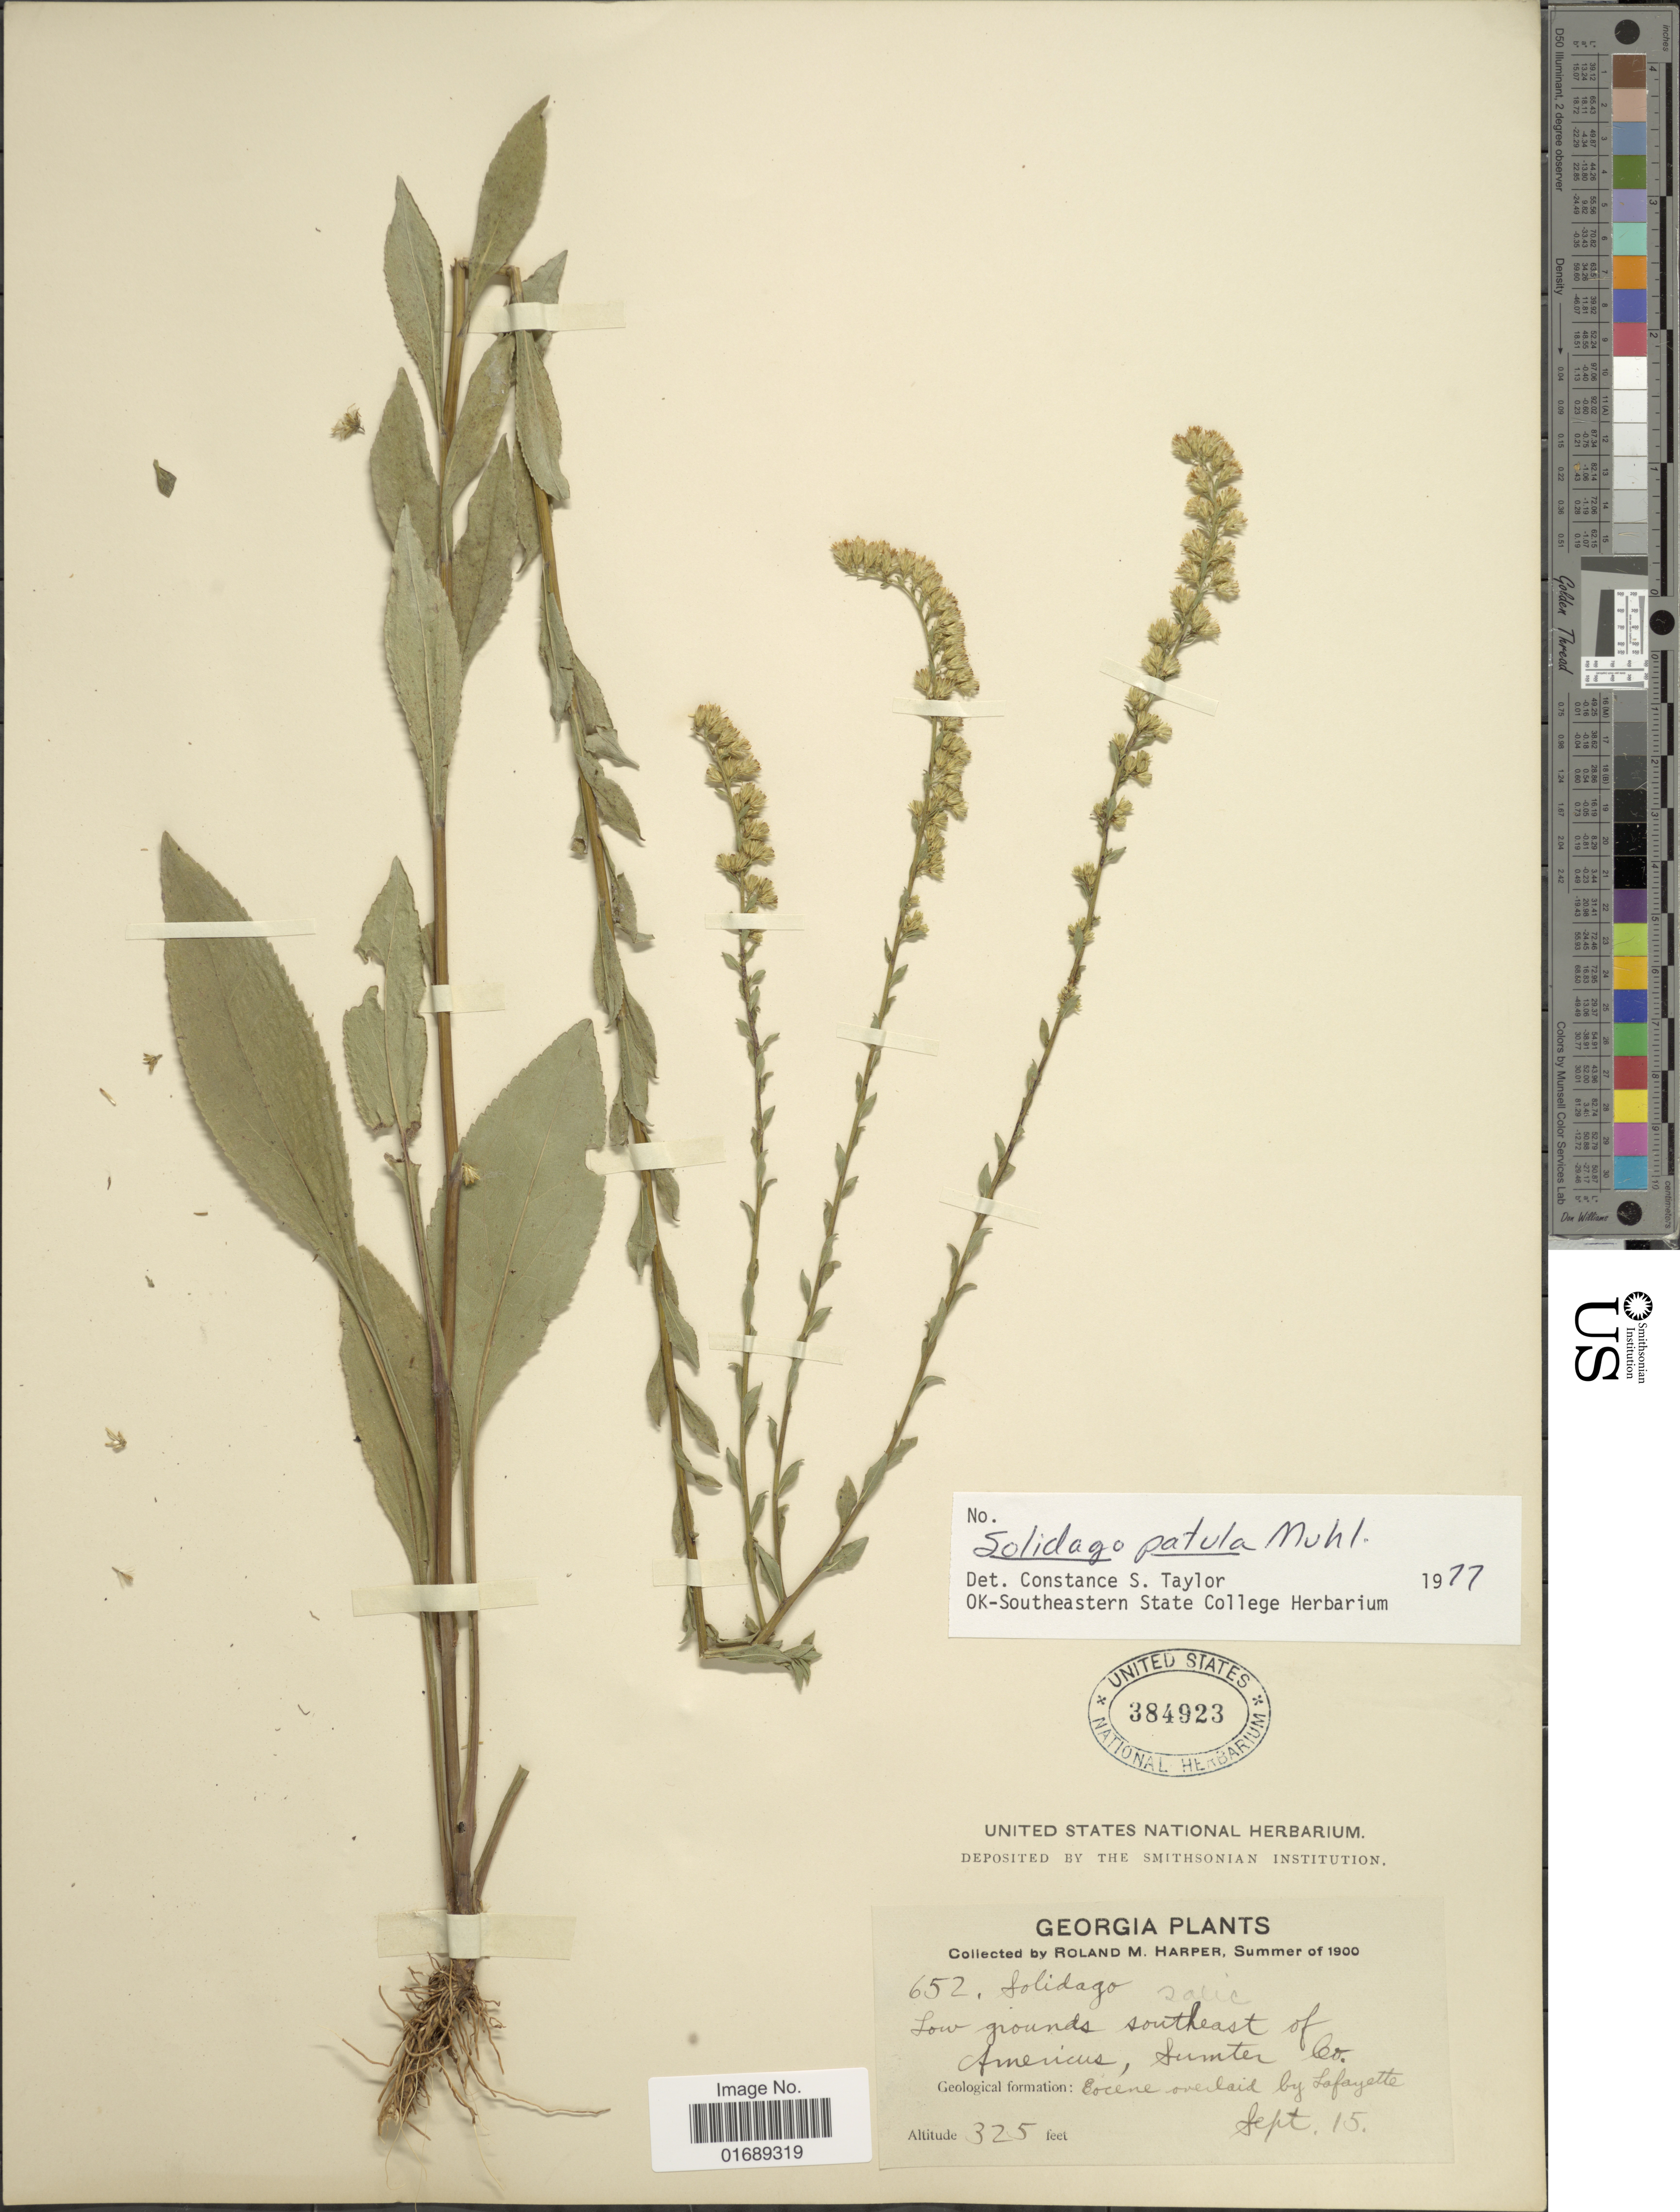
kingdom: Plantae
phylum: Tracheophyta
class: Magnoliopsida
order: Asterales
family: Asteraceae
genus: Solidago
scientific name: Solidago patula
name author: Muhl. ex Willd.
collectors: R. M. Harper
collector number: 652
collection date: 1900-09-15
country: United States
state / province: Georgia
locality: Low grounds southeast of Americus, Sumter Co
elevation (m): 99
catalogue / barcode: US 384923